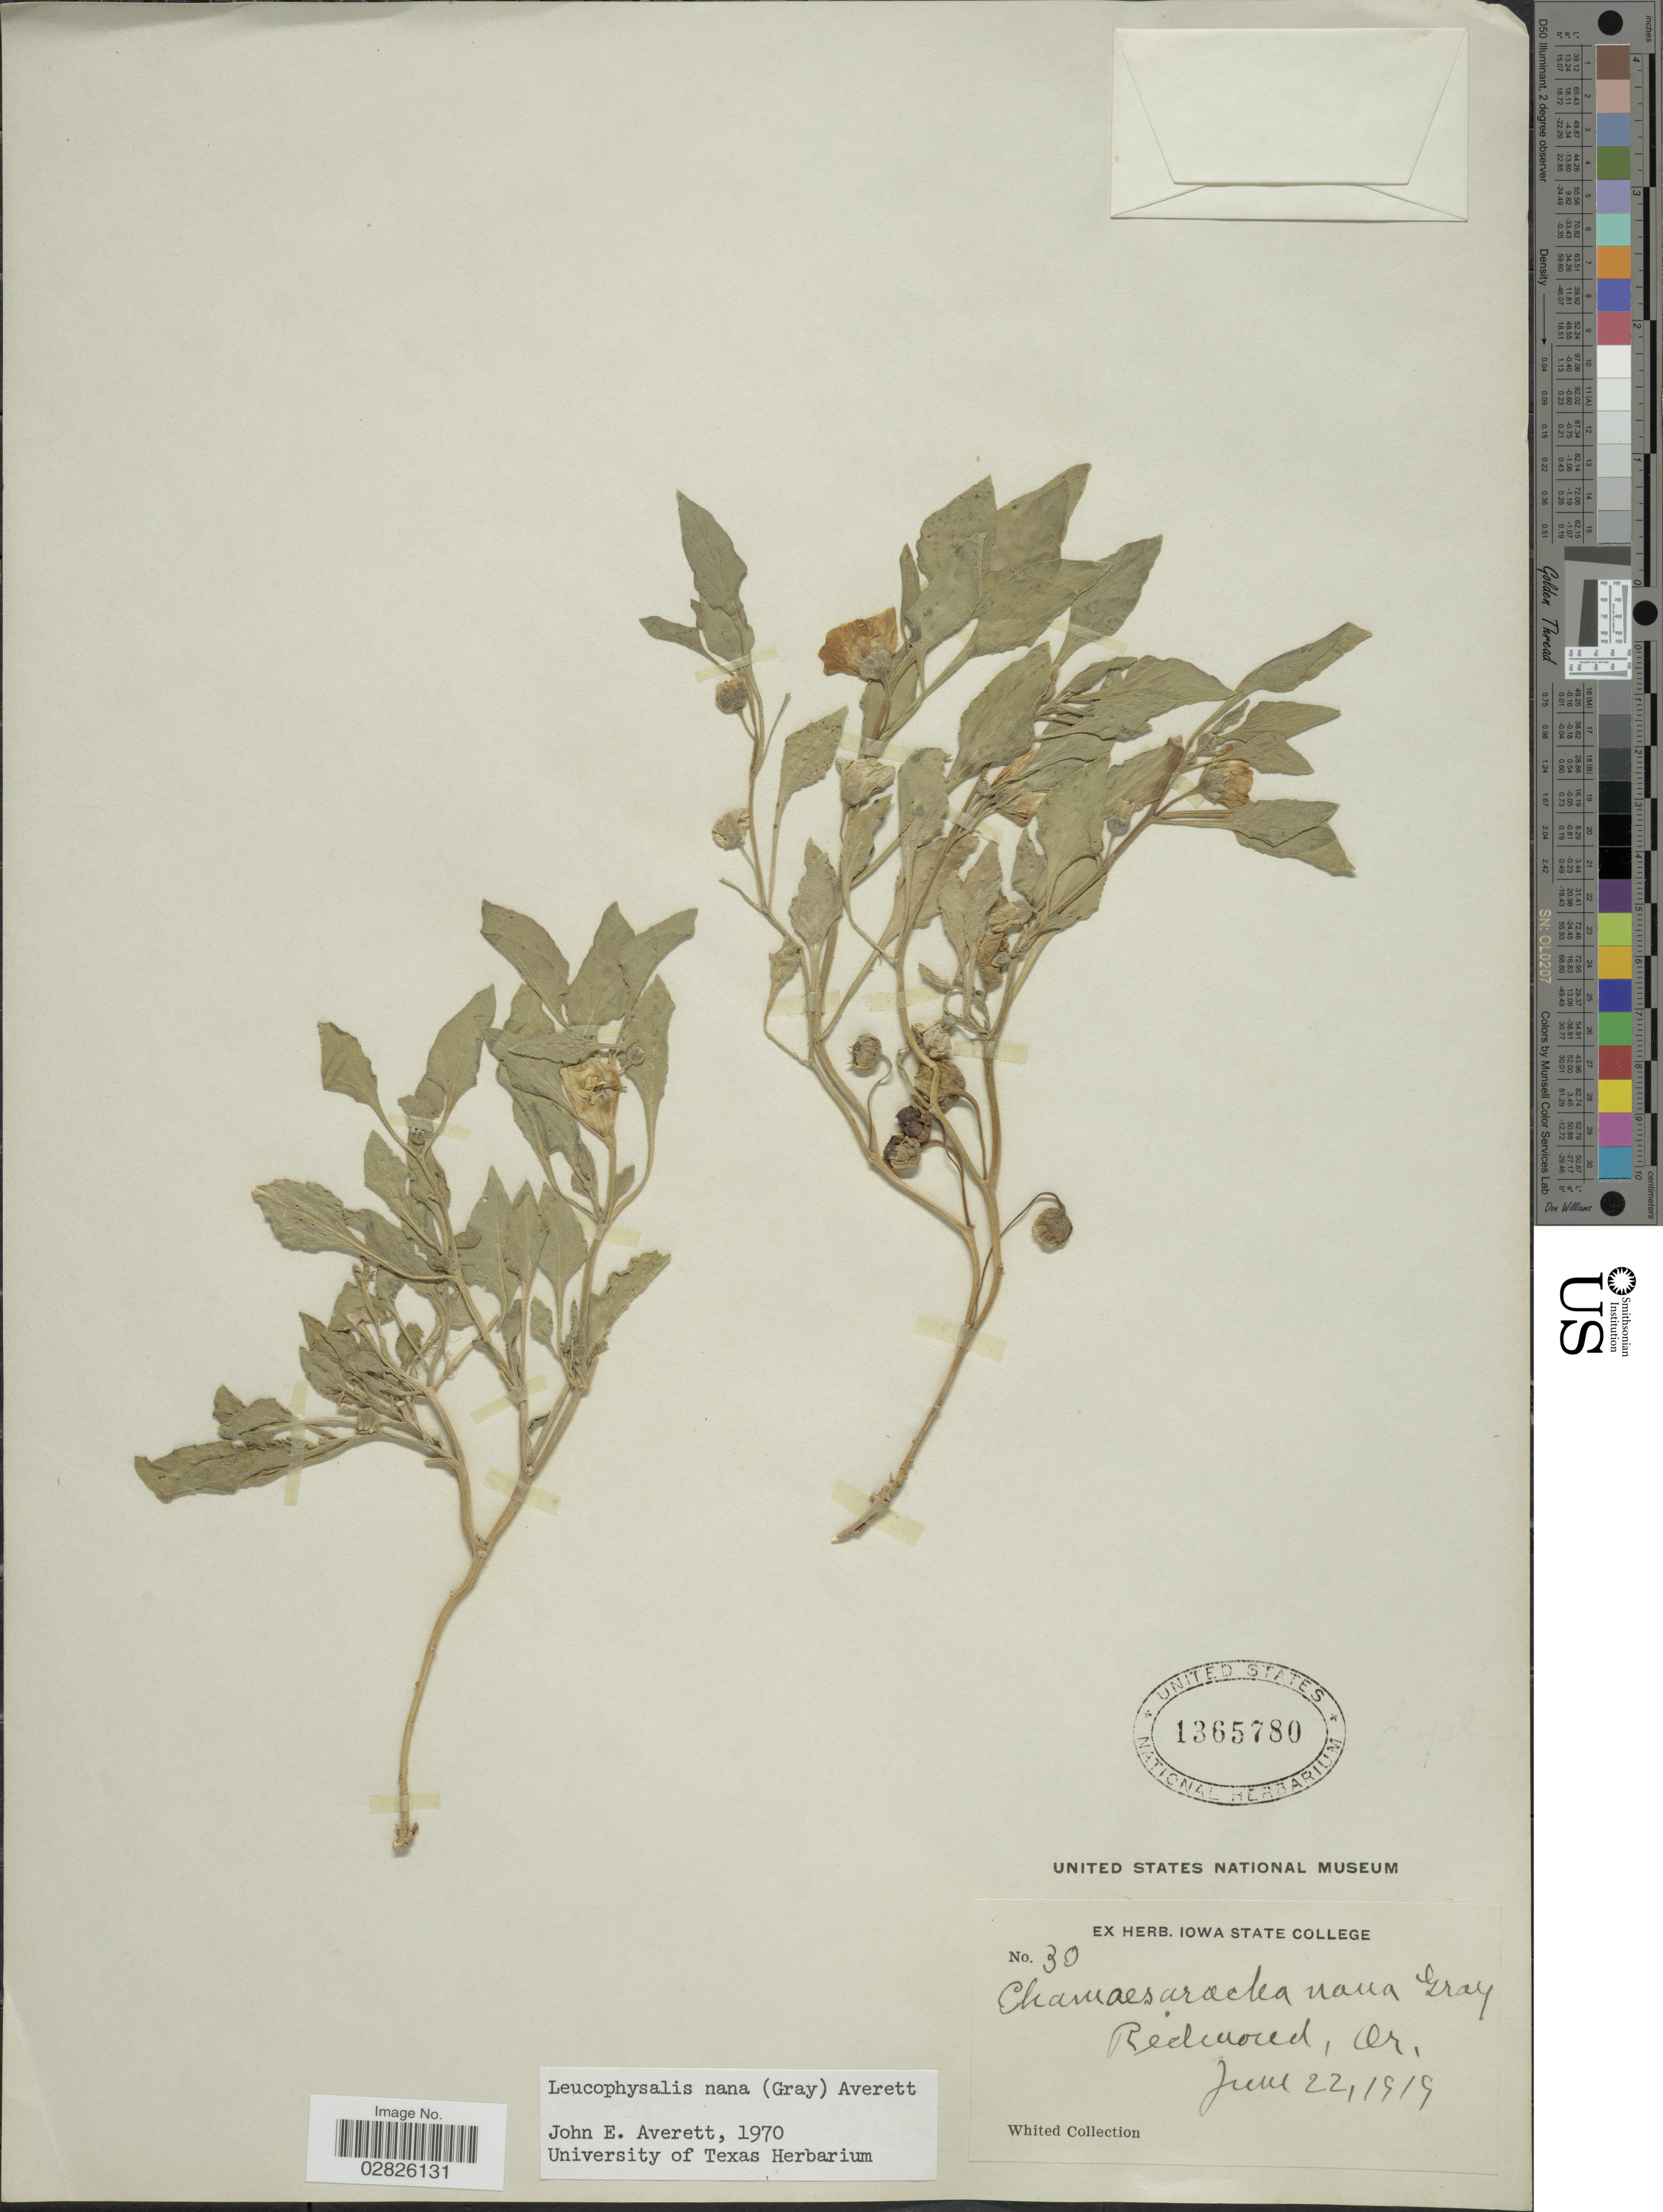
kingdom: Plantae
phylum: Tracheophyta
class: Magnoliopsida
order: Solanales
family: Solanaceae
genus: Leucophysalis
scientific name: Leucophysalis nana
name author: (A. Gray) Averett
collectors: K. Whited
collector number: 30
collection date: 1919-06-22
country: United States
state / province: Oregon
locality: Redmond.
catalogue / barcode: US 1365780